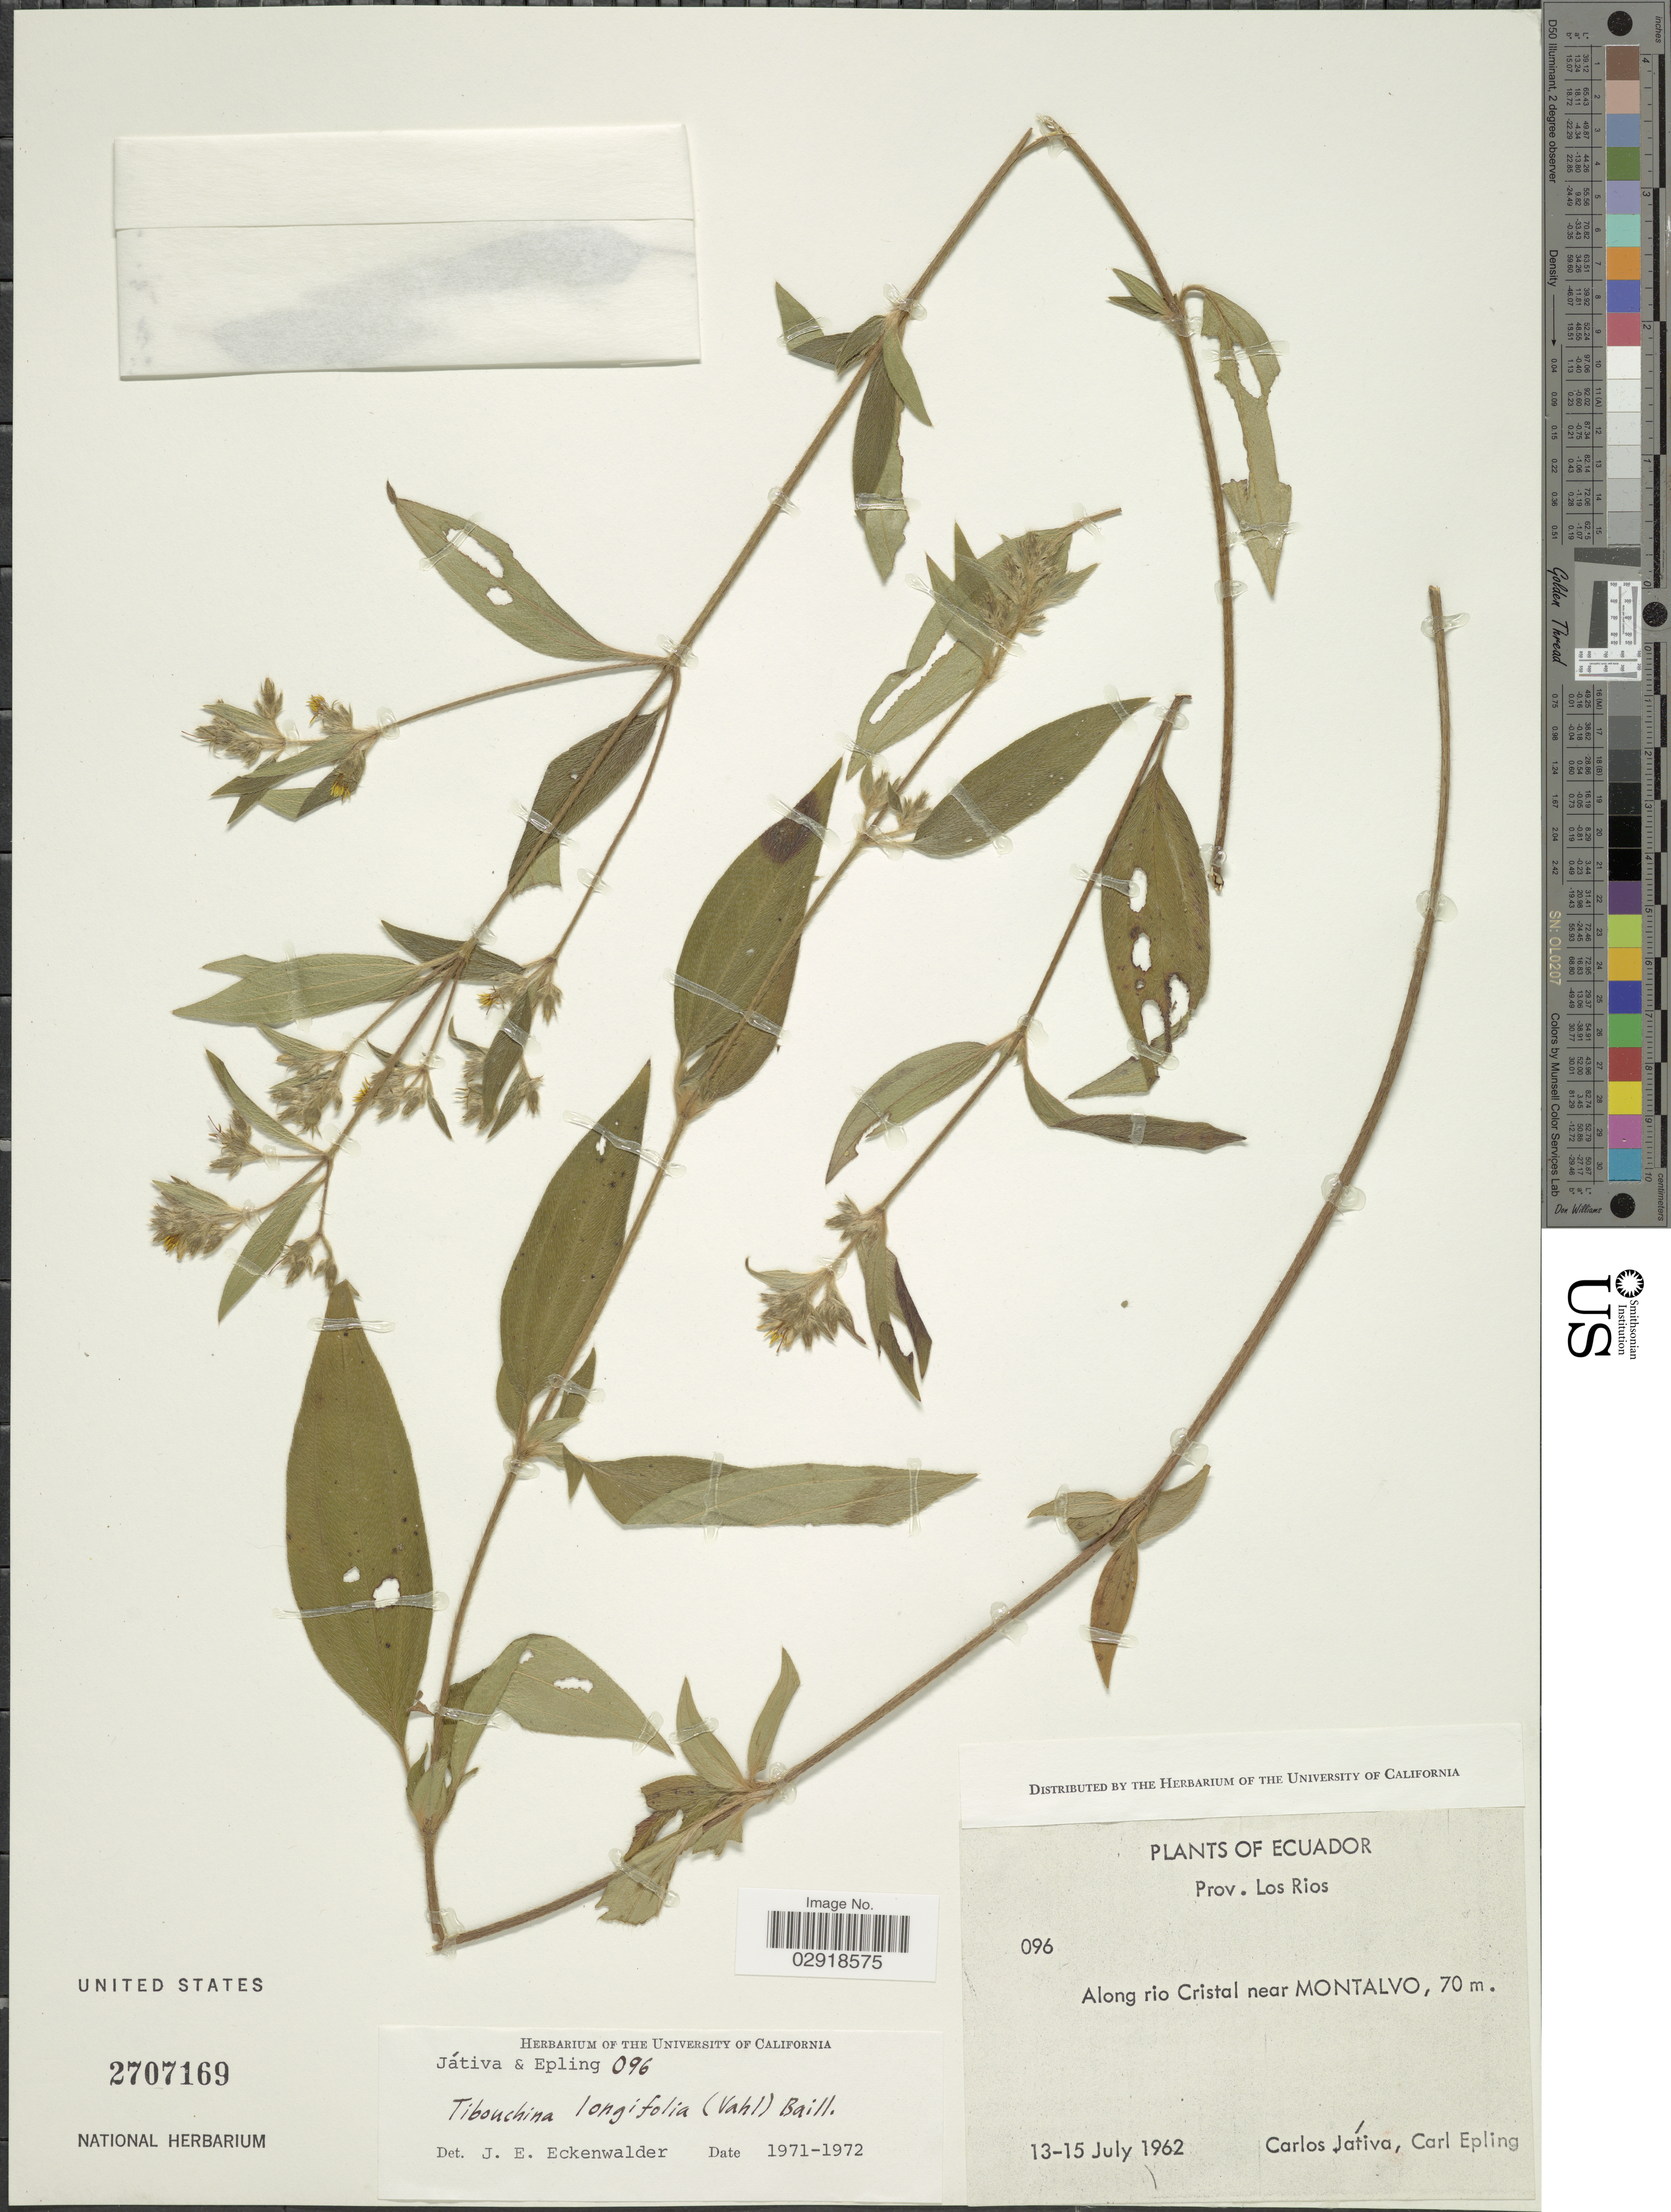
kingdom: Plantae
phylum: Tracheophyta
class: Magnoliopsida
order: Myrtales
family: Melastomataceae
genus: Chaetogastra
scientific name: Chaetogastra longifolia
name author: (Vahl) DC.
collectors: C. D. Játiva & C. C. Epling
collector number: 096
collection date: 1962-07-13/1962-07-15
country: Ecuador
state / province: Los Ríos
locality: Along rio Cristal near Montalvo.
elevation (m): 70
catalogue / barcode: US 2707169